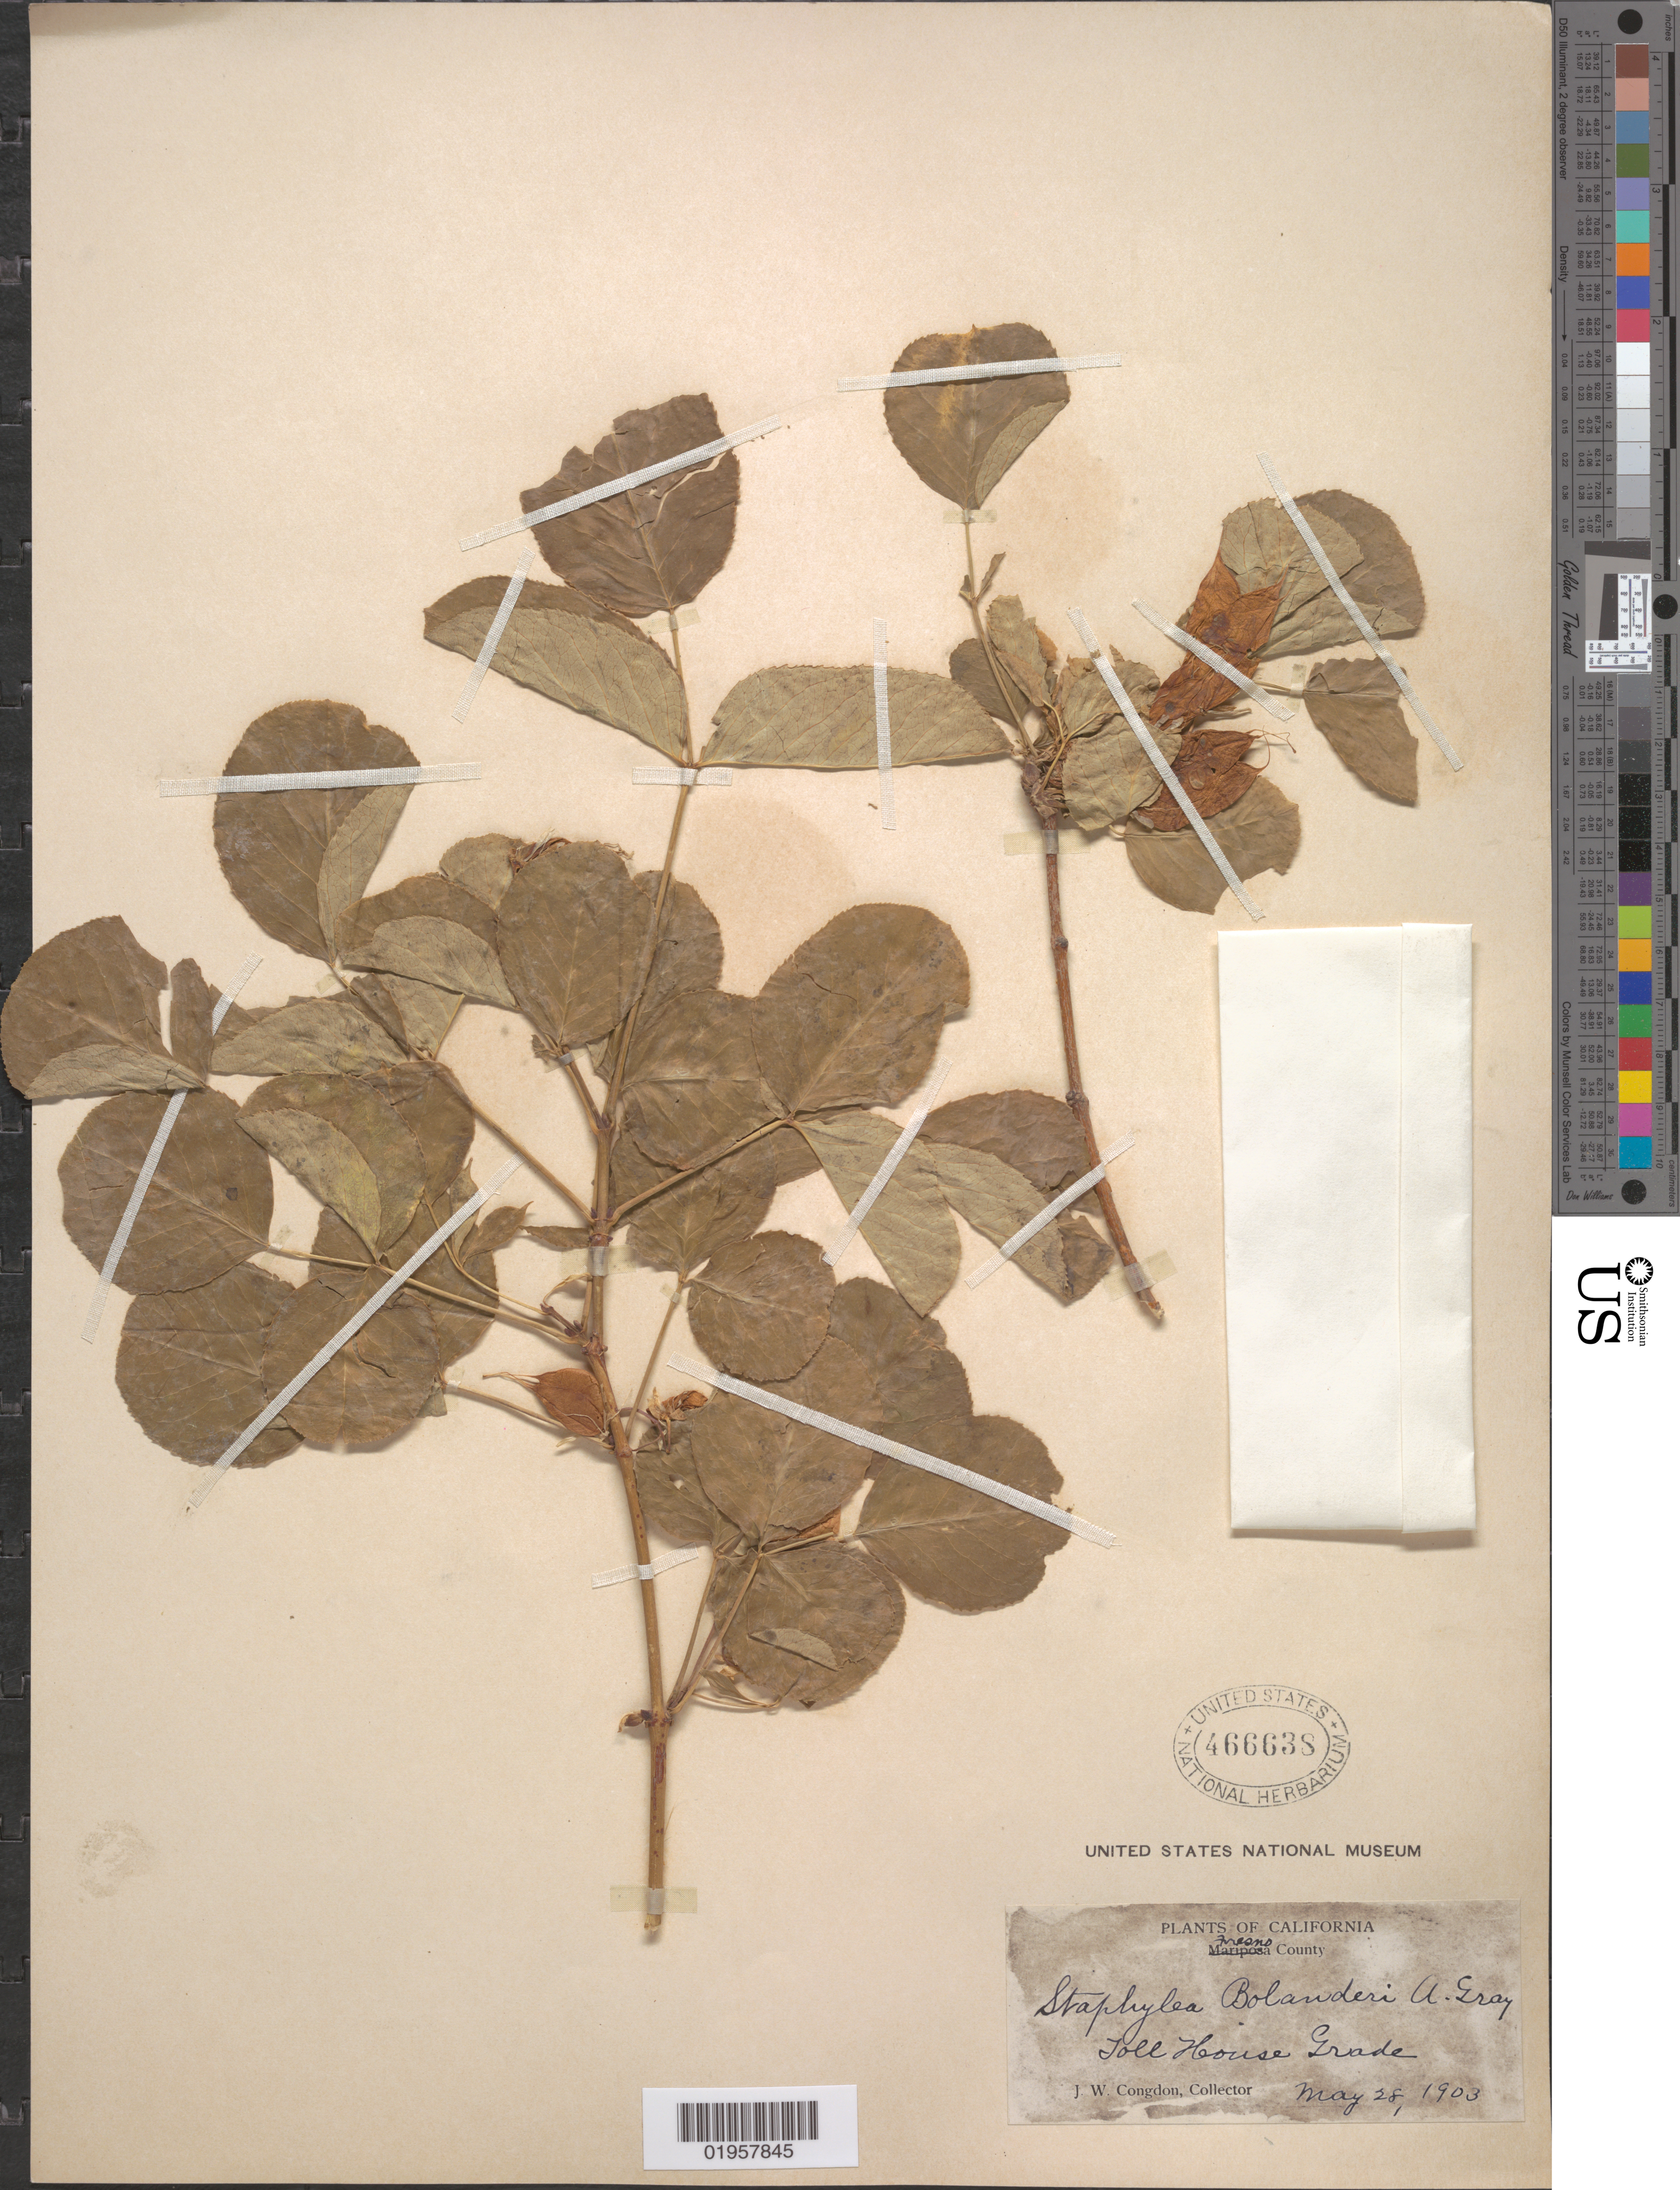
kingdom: Plantae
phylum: Tracheophyta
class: Magnoliopsida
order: Crossosomatales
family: Staphyleaceae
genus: Staphylea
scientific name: Staphylea bolanderi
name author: A. Gray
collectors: J. W. Congdon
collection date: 1903-05-28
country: United States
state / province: California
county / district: Fresno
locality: Toll House Grade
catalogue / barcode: US 466638